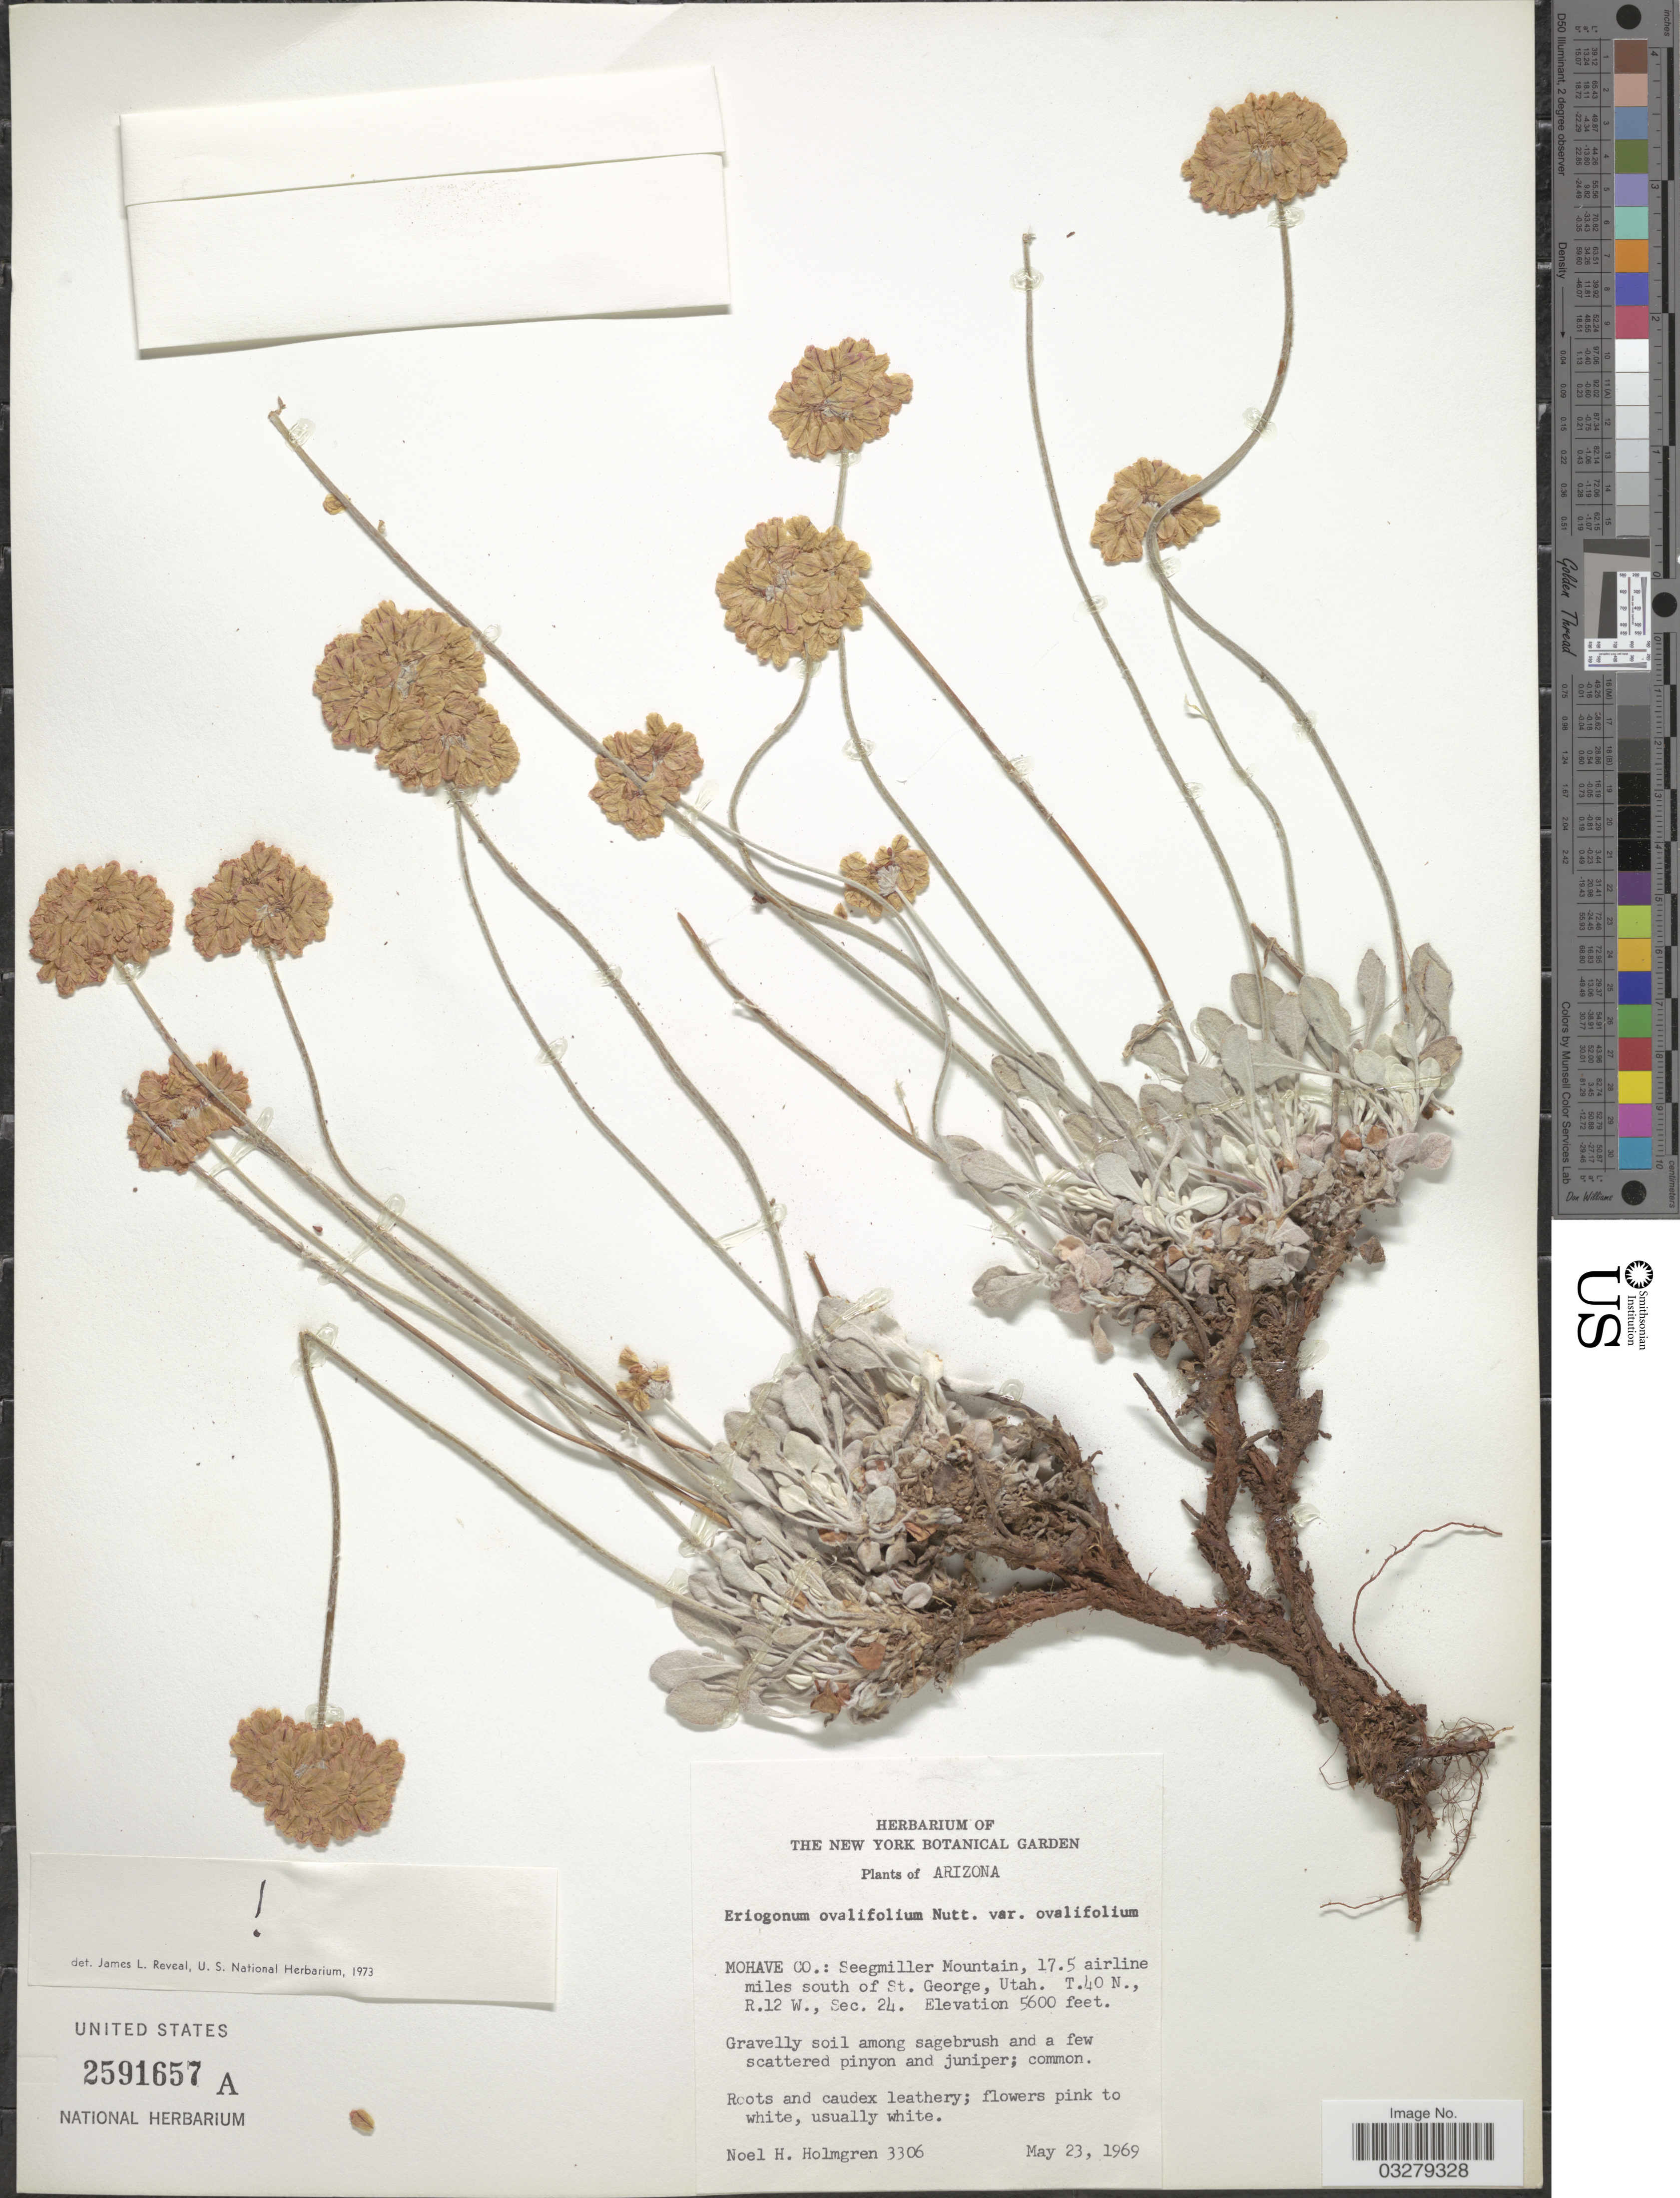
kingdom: Plantae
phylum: Tracheophyta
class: Magnoliopsida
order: Caryophyllales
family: Polygonaceae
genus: Eriogonum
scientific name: Eriogonum ovalifolium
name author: Nutt.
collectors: N. H. Holmgren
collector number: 3306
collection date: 1969-05-23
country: United States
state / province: Utah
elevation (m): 1707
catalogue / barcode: US 2591657A